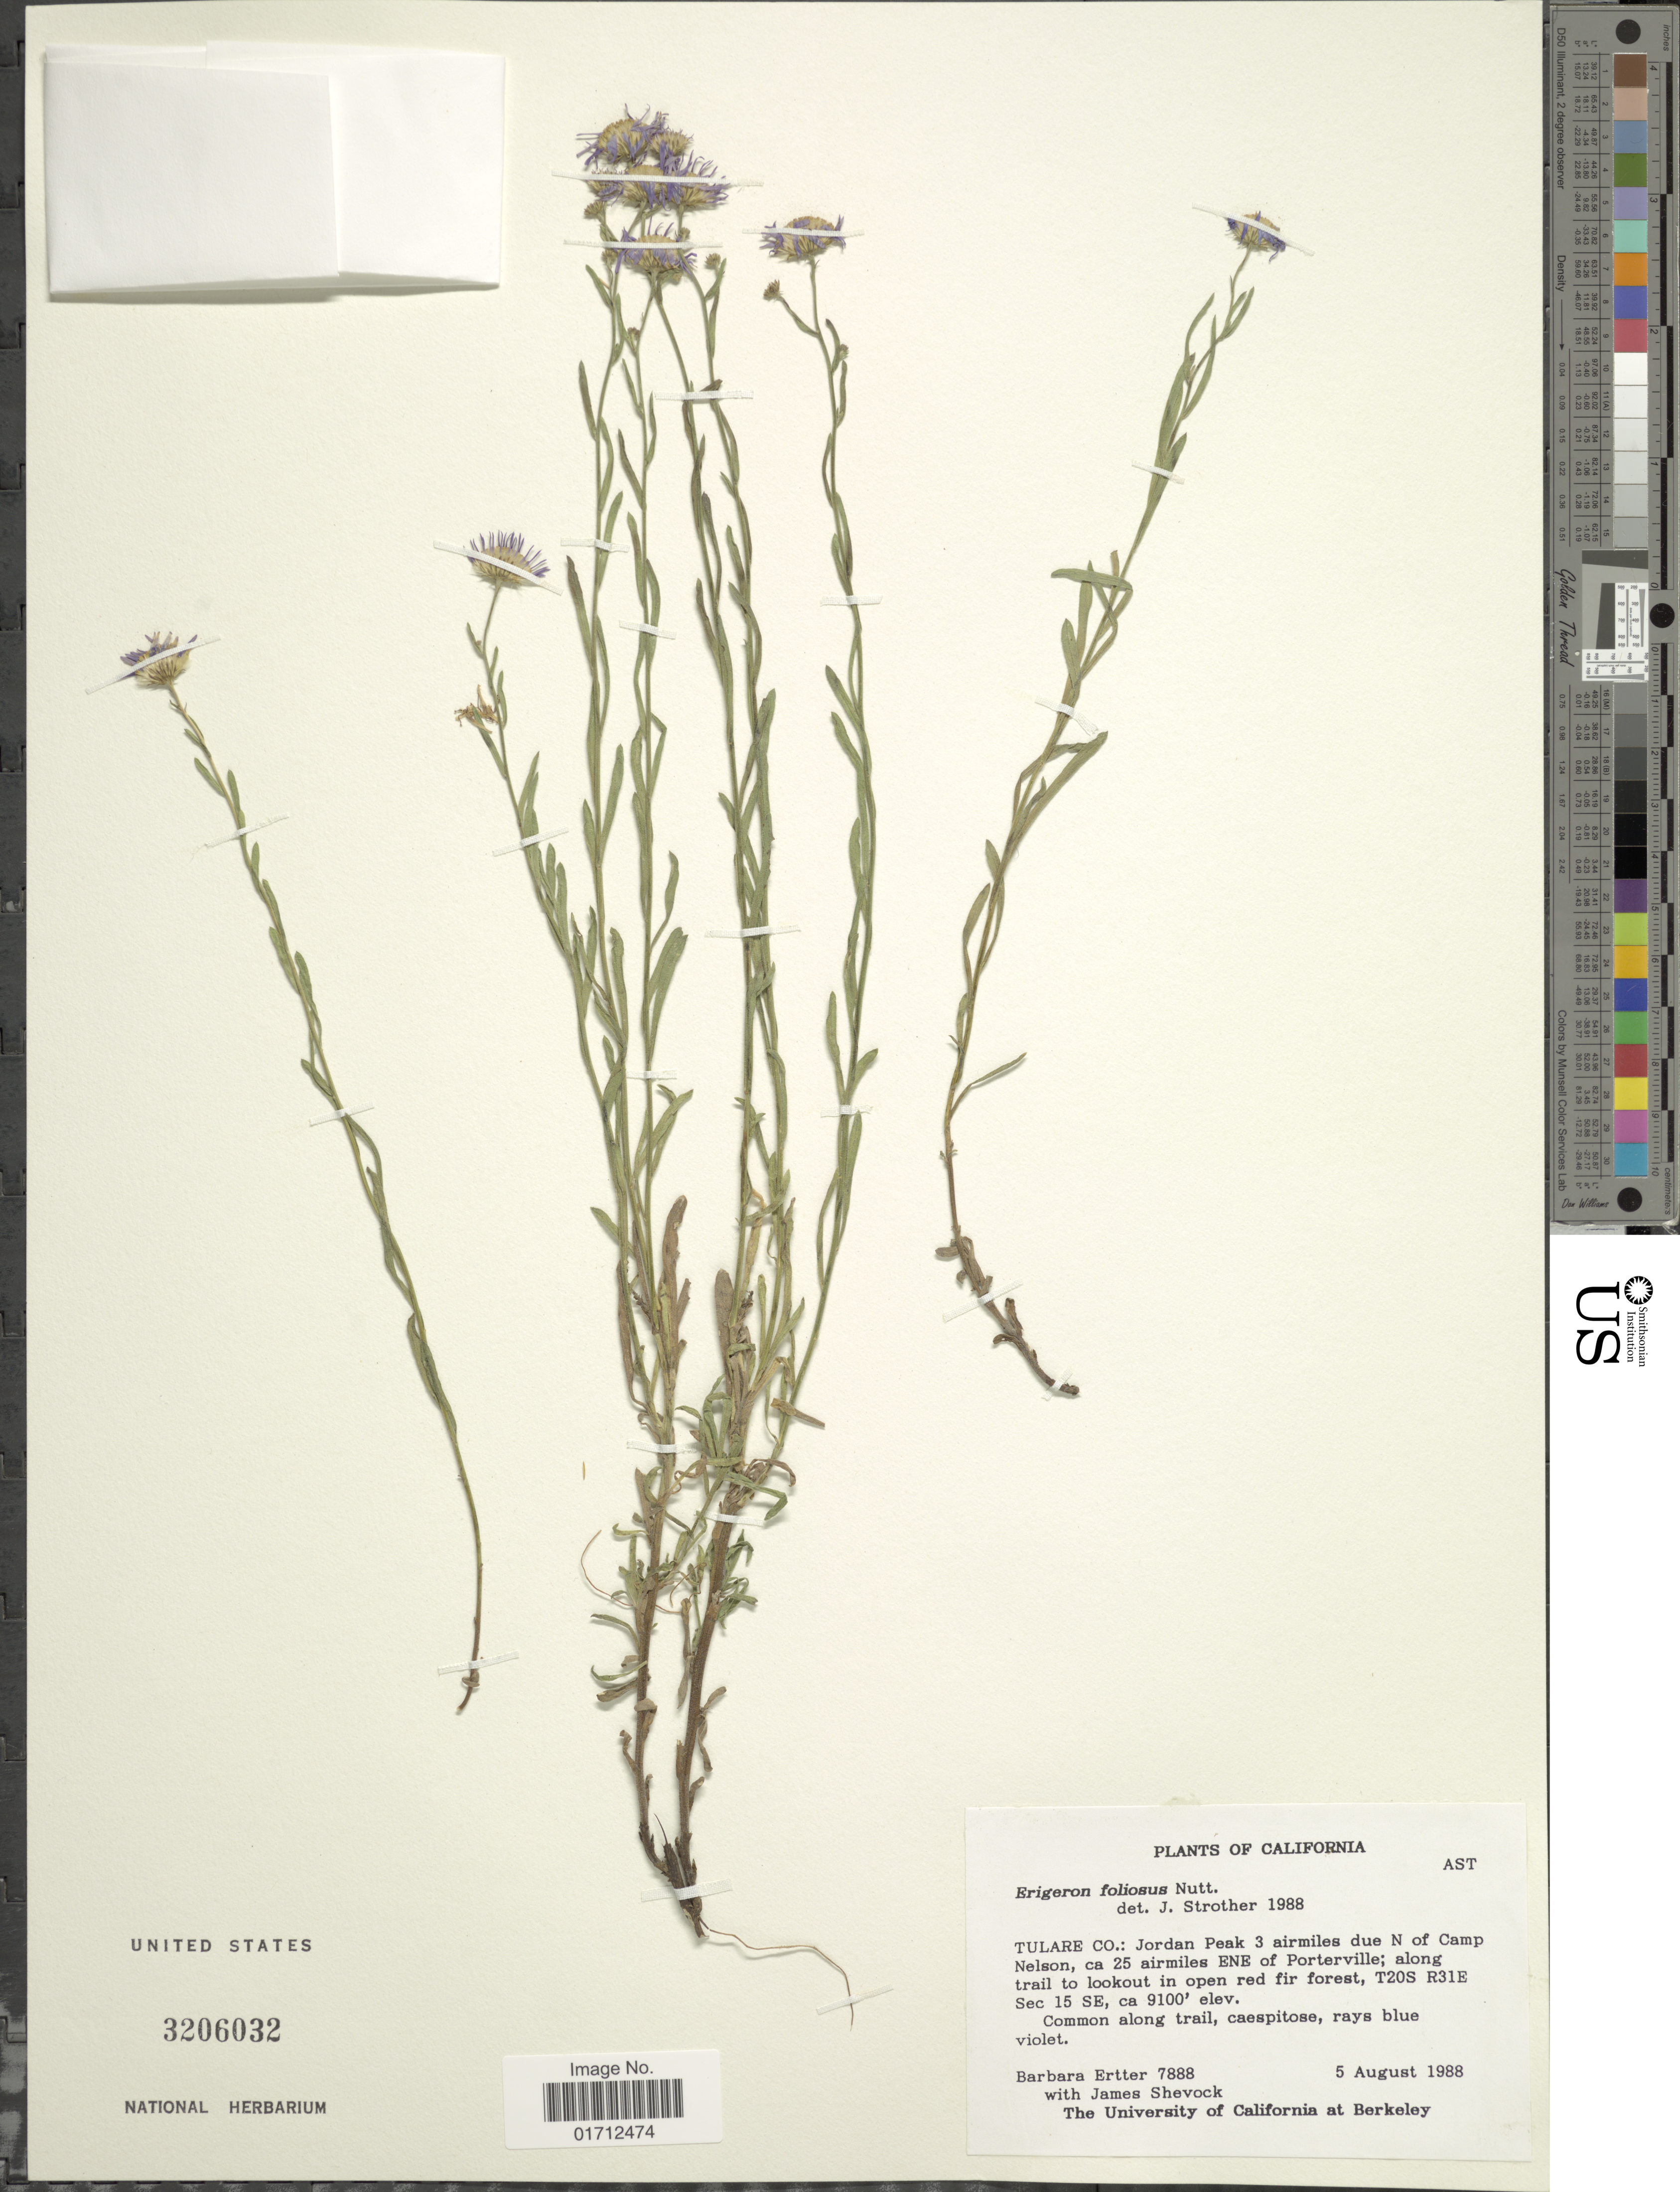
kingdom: Plantae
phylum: Tracheophyta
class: Magnoliopsida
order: Asterales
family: Asteraceae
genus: Erigeron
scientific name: Erigeron foliosus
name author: Nutt.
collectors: B. Ertter & J. R. Shevock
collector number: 7888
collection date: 1988-08-05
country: United States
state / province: California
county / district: Tulare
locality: Tulare Co.: Jordan Peak 3 airmiles due N of Camp Nelson, ca 25 airmiles ENE of Porterville; T20S R31E Sec 15 SE.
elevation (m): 2774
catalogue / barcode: US 3206032